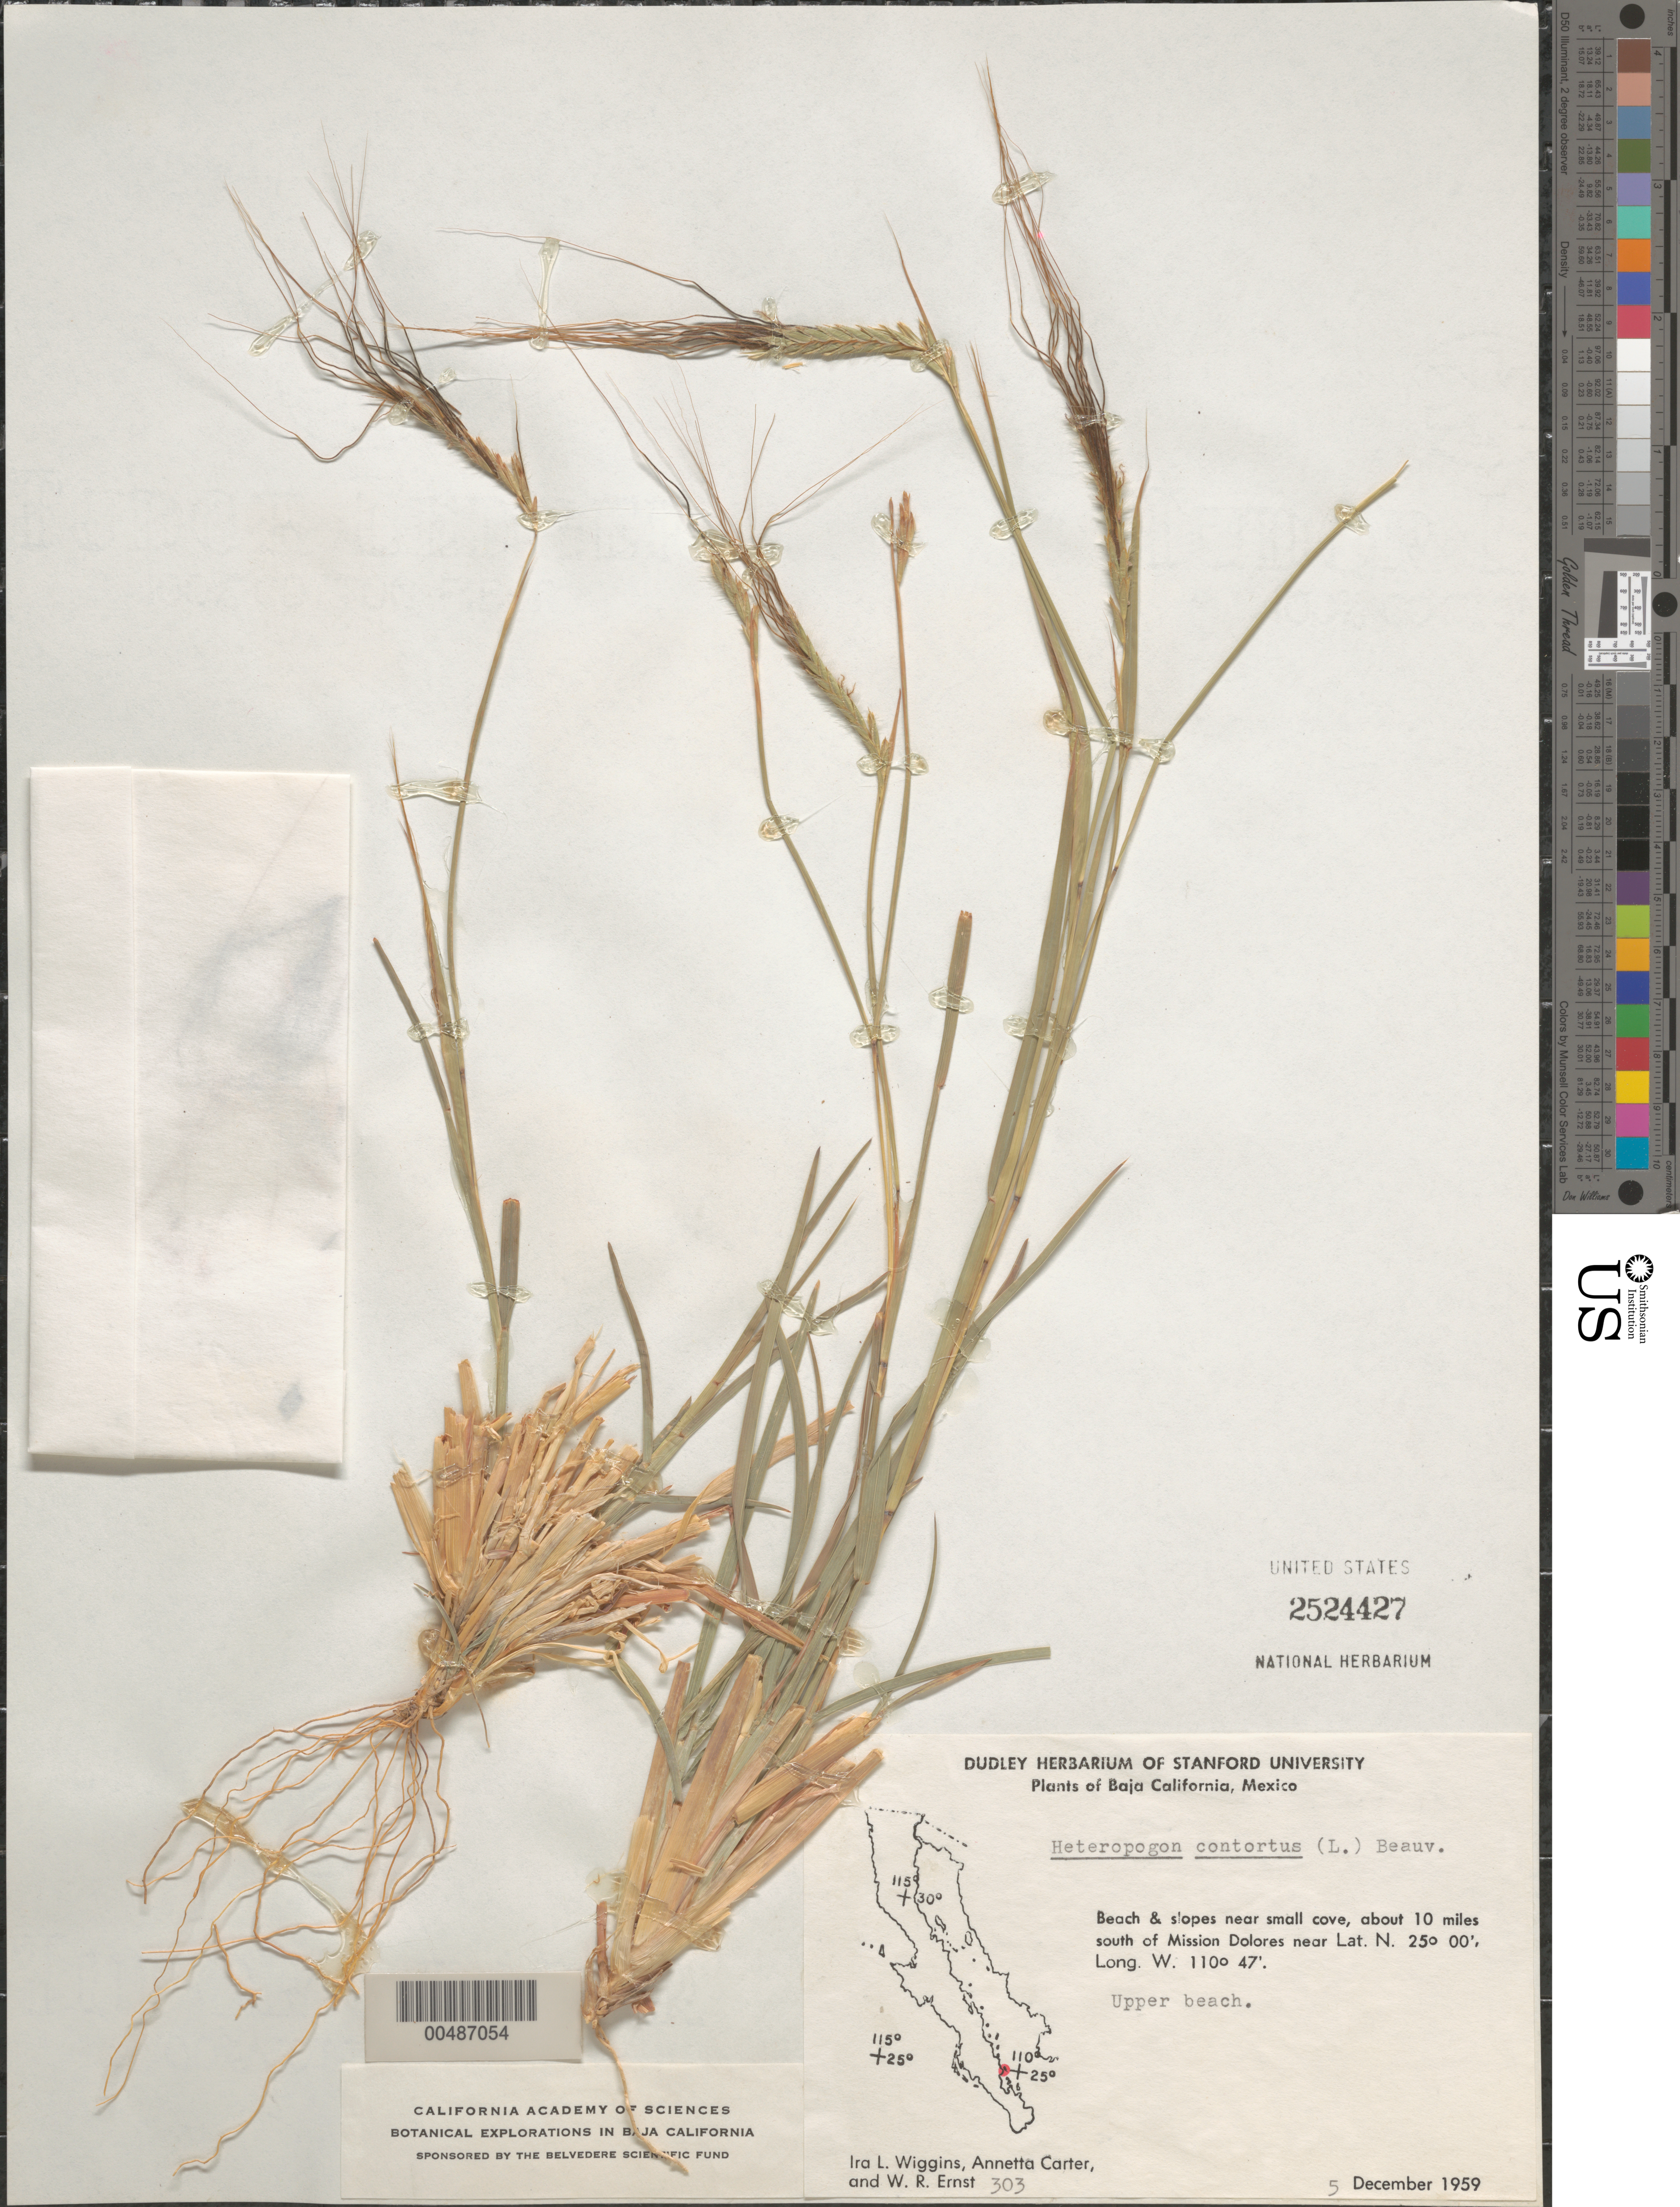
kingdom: Plantae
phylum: Tracheophyta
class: Liliopsida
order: Poales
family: Poaceae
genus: Heteropogon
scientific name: Heteropogon contortus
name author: (L.) P. Beauv. ex Roem. & Schult.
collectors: I. L. Wiggins, A. M. Carter & W. R. Ernst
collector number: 303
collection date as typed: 5 Dec 1959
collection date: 1959-12-05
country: Mexico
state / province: Baja California Sur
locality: About 10 mi S of Mission Dolores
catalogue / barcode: US 2524427